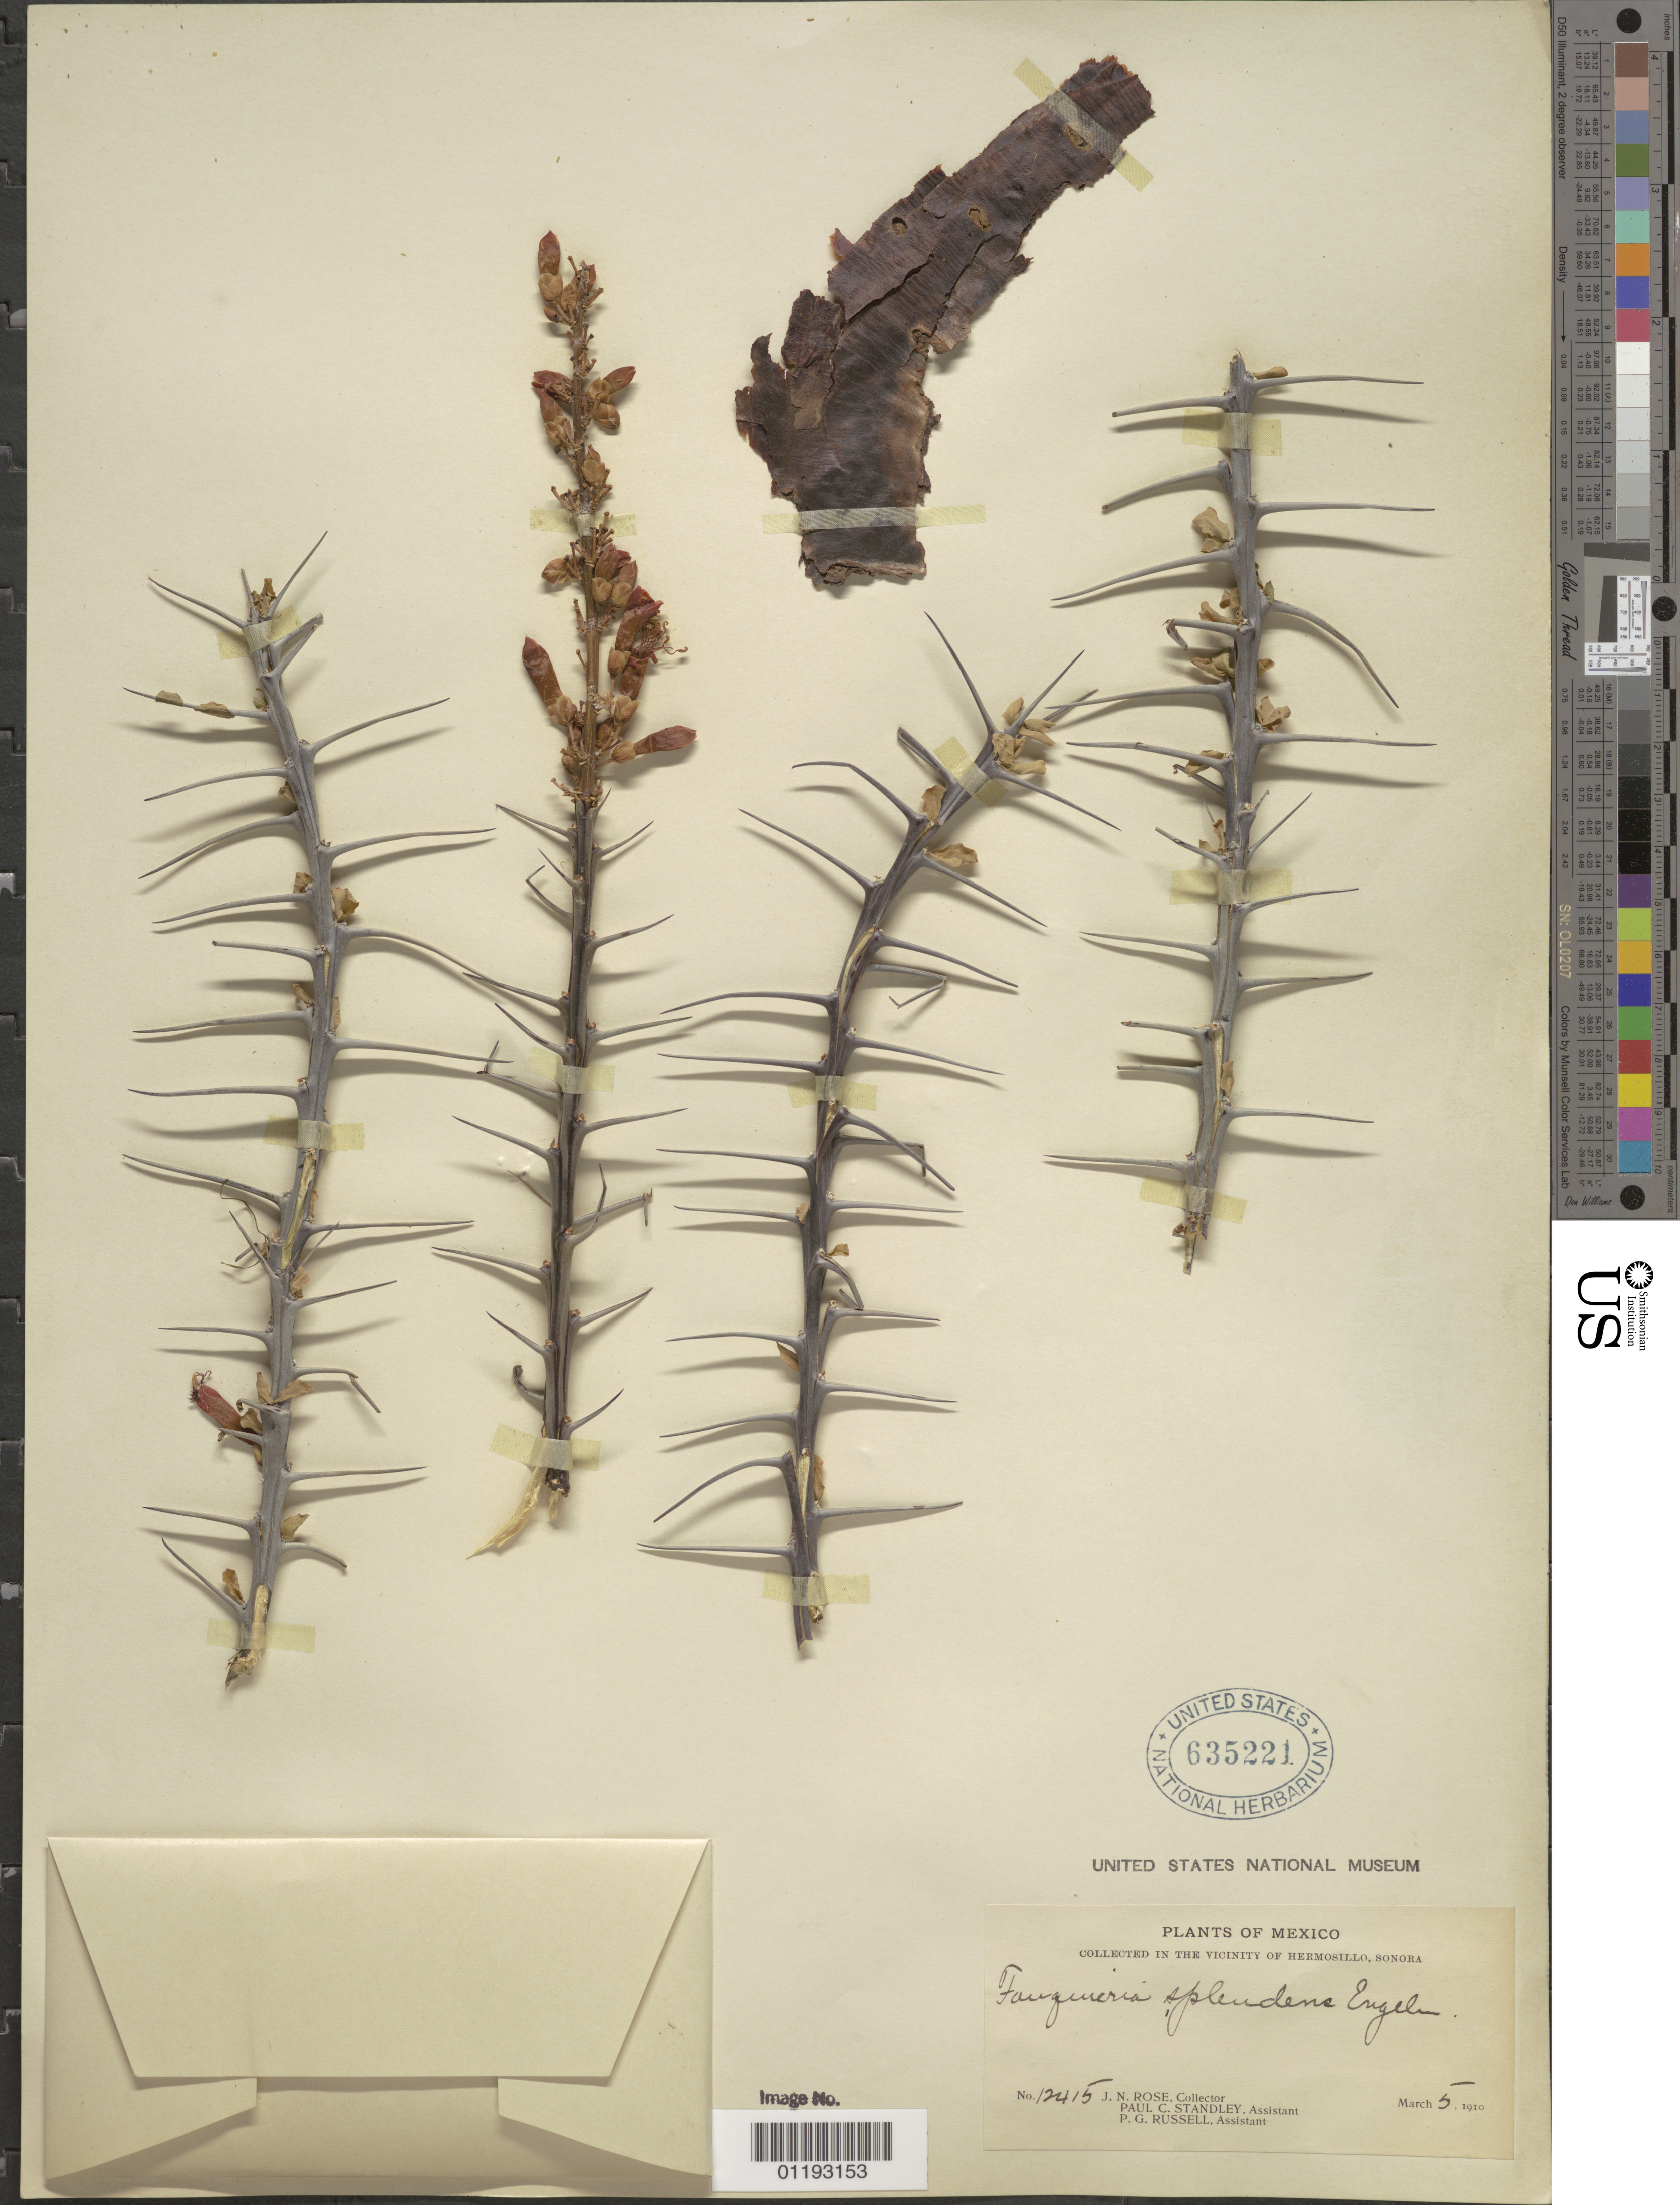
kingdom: Plantae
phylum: Tracheophyta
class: Magnoliopsida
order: Ericales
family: Fouquieriaceae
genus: Fouquieria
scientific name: Fouquieria splendens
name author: Engelm.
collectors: J. N. Rose, P. C. Standley & P. G. Russell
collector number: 12415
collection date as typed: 5 Mar 1910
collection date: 1910-03-05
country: Mexico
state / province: Sonora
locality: In the vicinity of Hermosillo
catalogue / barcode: US 635221